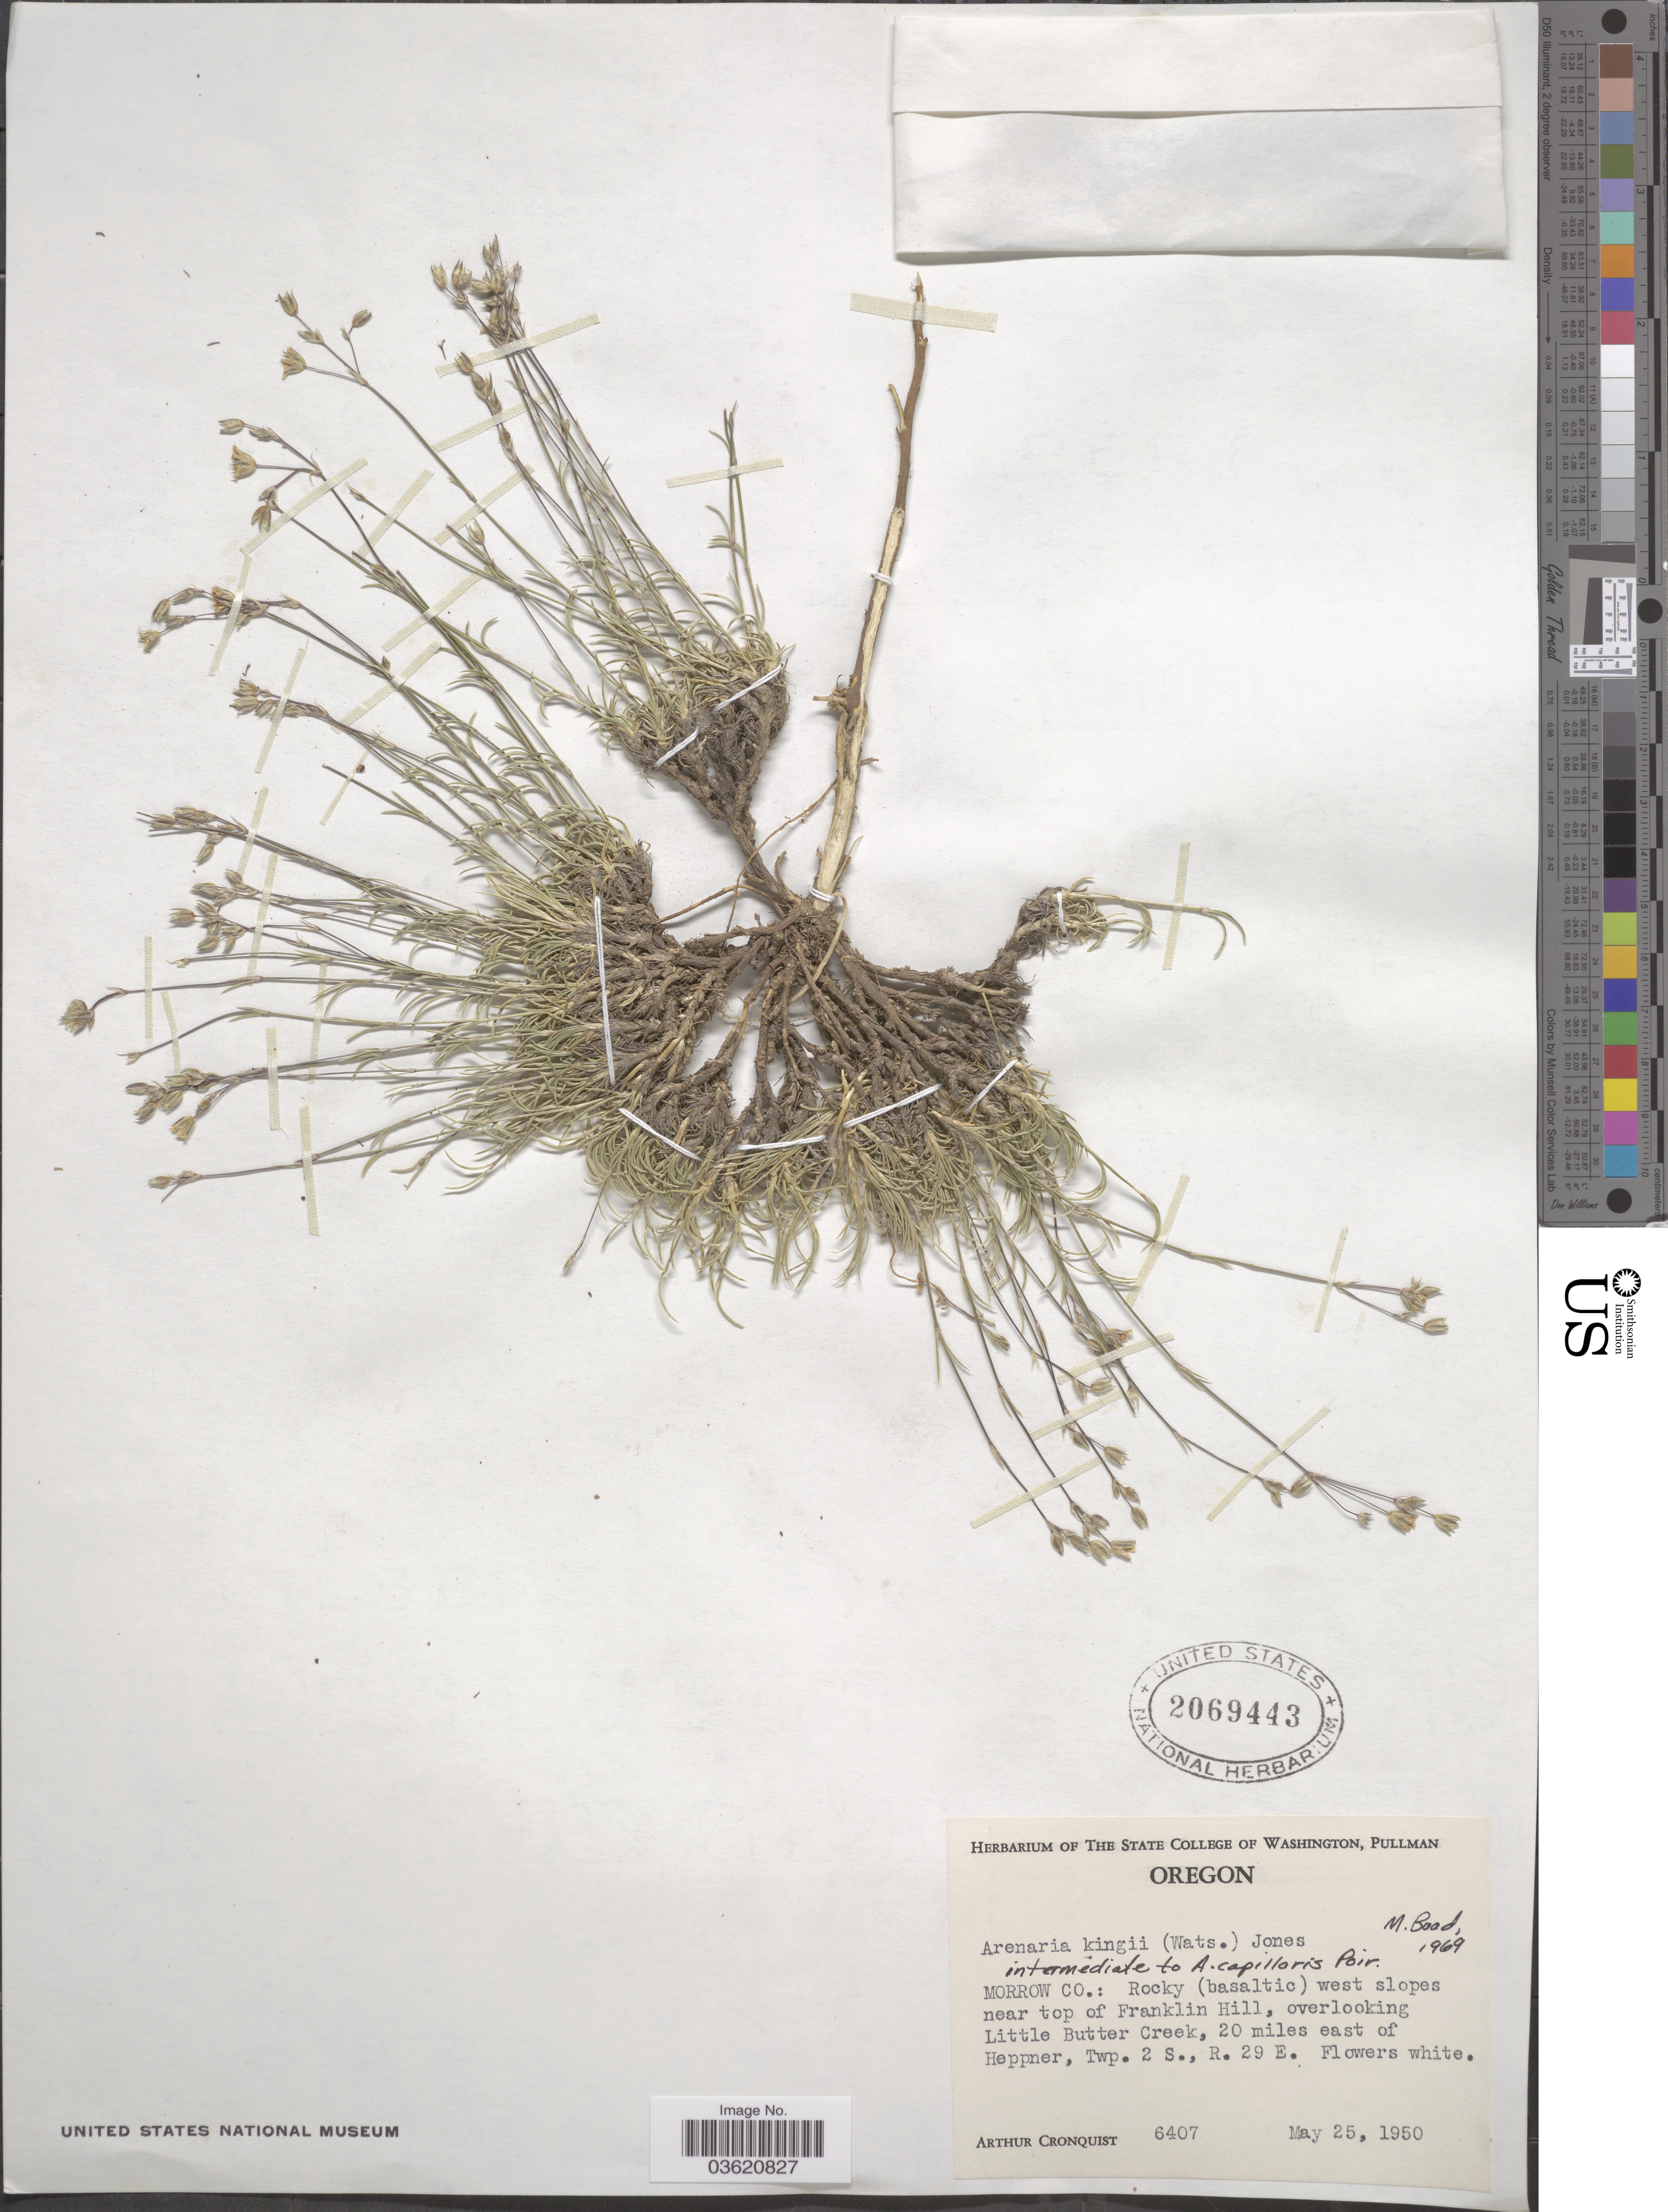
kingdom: Plantae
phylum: Tracheophyta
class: Magnoliopsida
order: Caryophyllales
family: Caryophyllaceae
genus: Eremogone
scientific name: Eremogone kingii var. glabrescens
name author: (S. Watson) Dorn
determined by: Hartman, R.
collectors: A. J. Cronquist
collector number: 6407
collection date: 1950-05-25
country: United States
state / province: Oregon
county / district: Morrow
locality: Morrow Co.: west slopes near top of Franklin Hill, overlooking Little Butter Creek, 20 miles east of Heppner, Twp. 2 S., R. 29 E.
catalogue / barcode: US 2069443